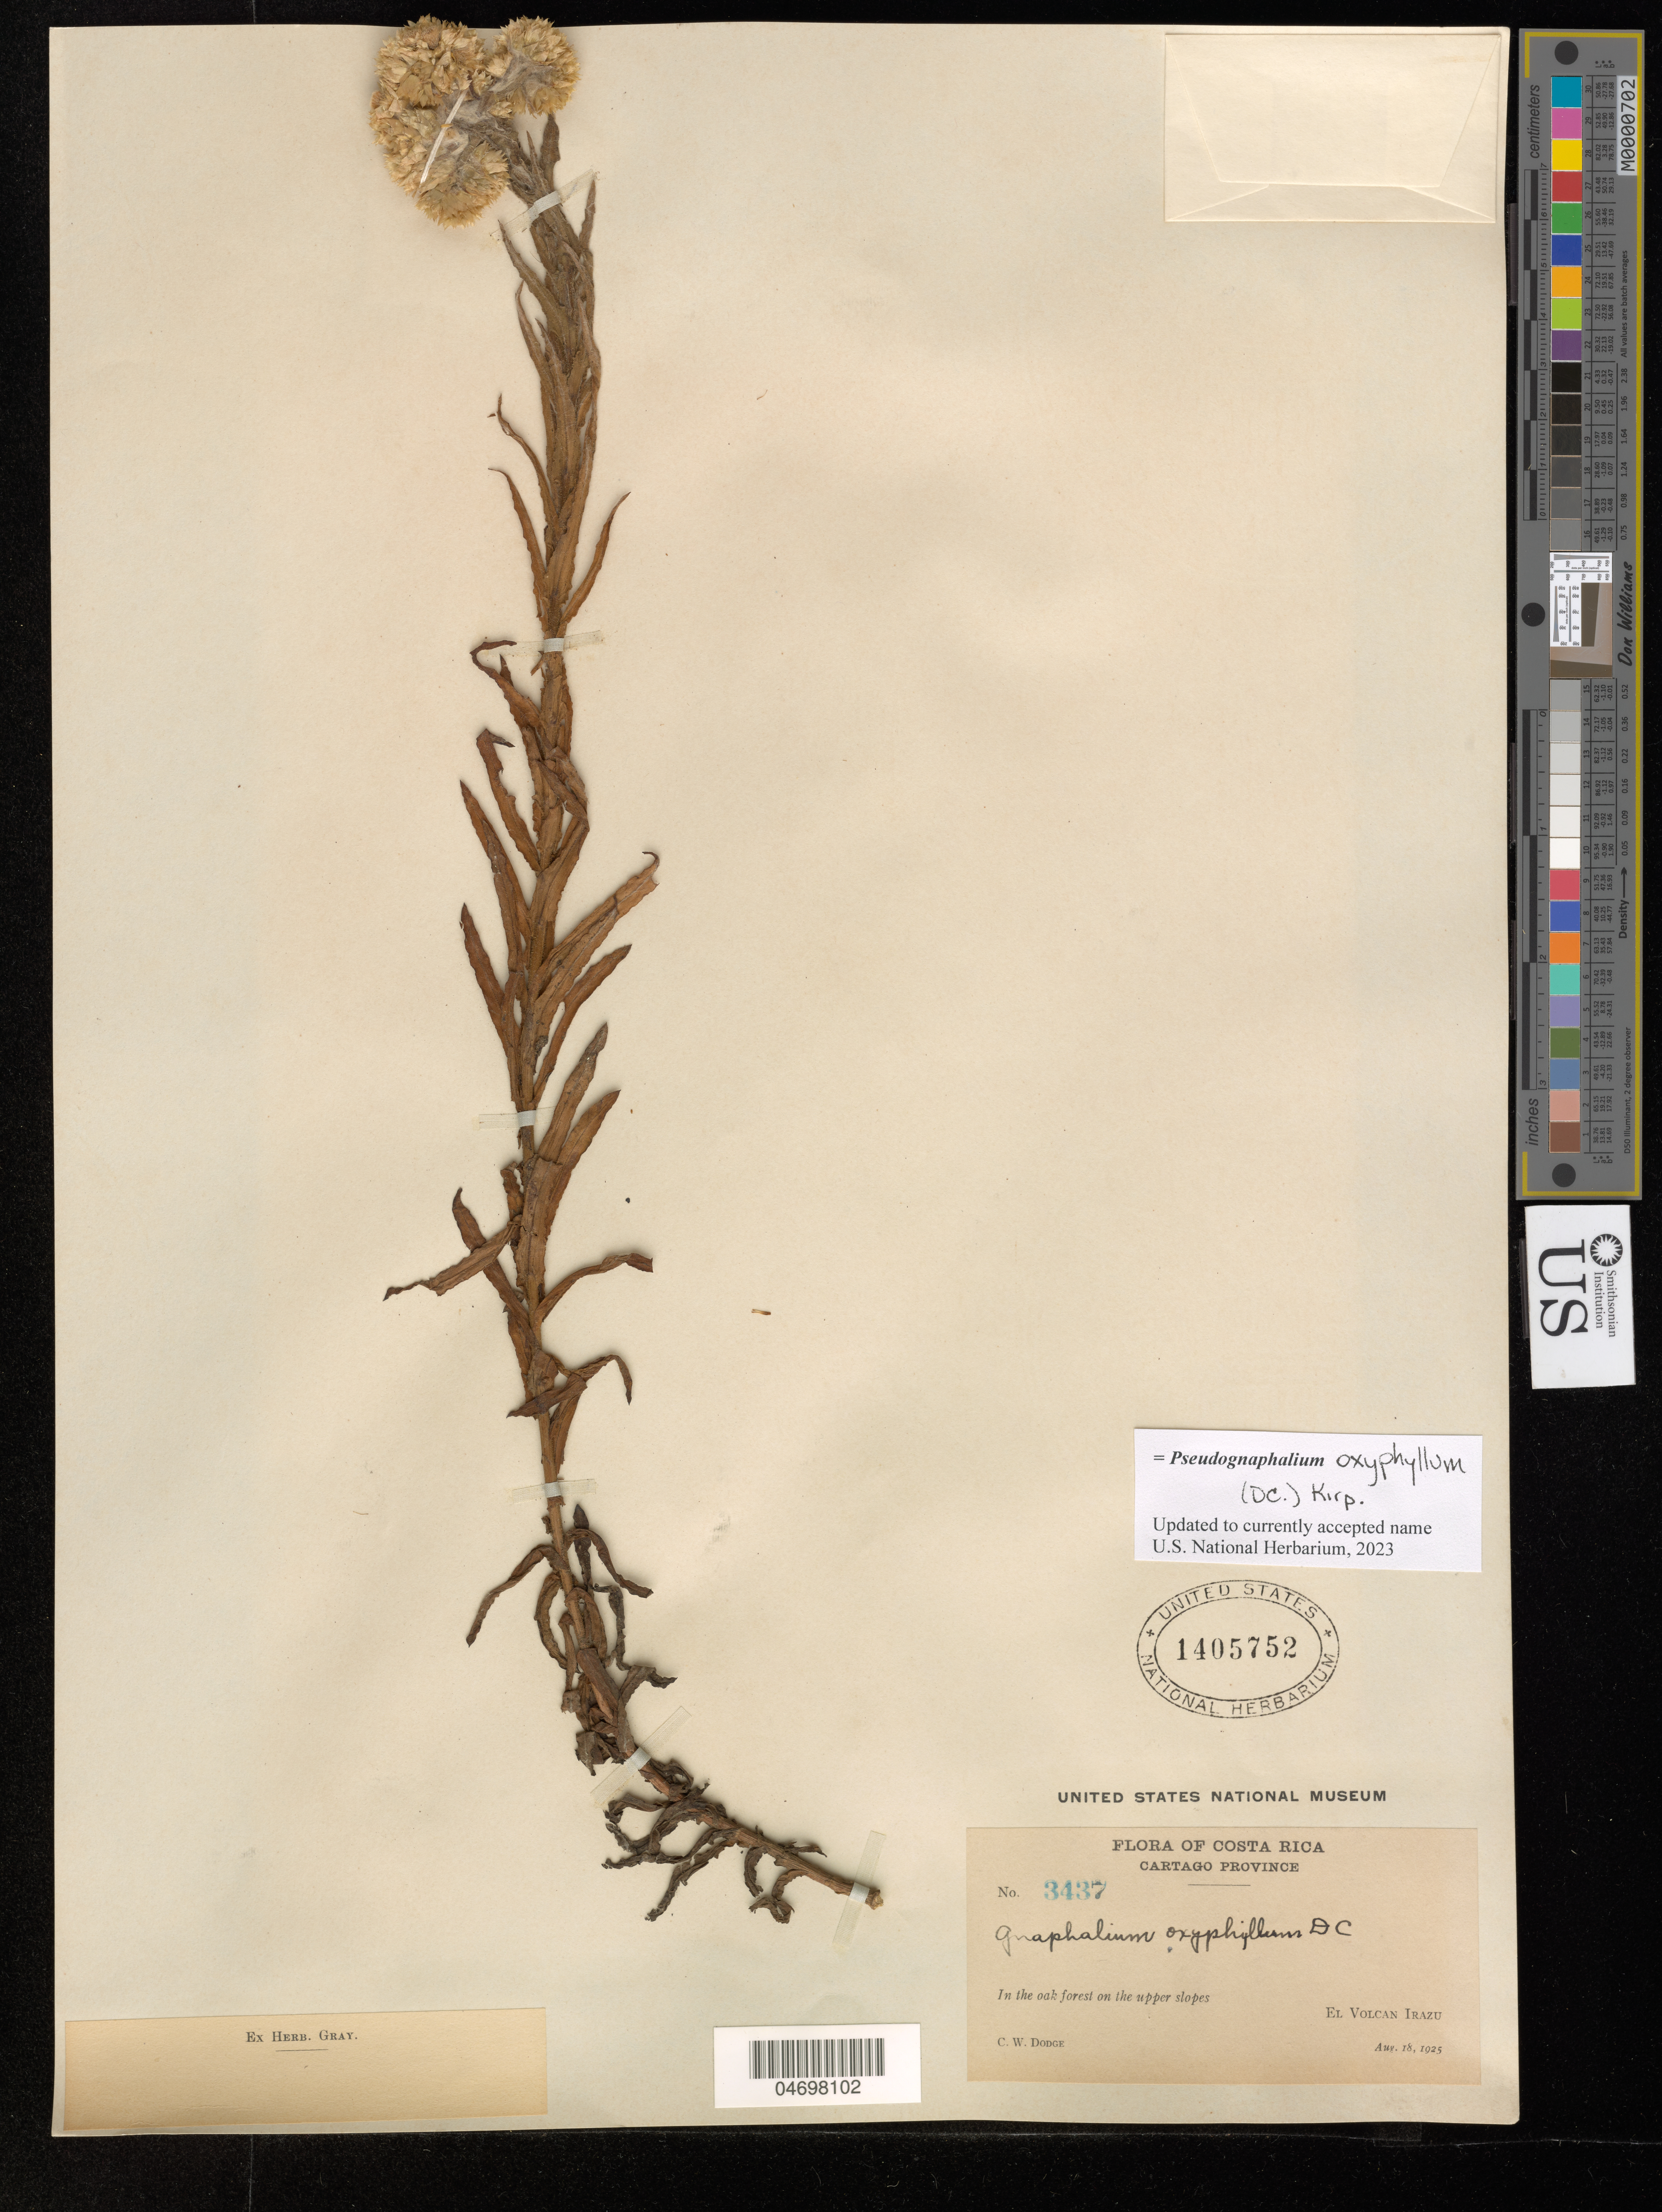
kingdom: Plantae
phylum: Tracheophyta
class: Magnoliopsida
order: Asterales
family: Asteraceae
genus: Pseudognaphalium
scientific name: Pseudognaphalium irazu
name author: G.L. Nesom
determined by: Nesom, Guy L.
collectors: C. Dodge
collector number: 3437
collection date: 1925-08-18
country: Costa Rica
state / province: Cartago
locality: In the oak forest on the upper slopes, El Volcan Irazu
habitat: In the oak forest on the upper slopes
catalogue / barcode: US 1405752